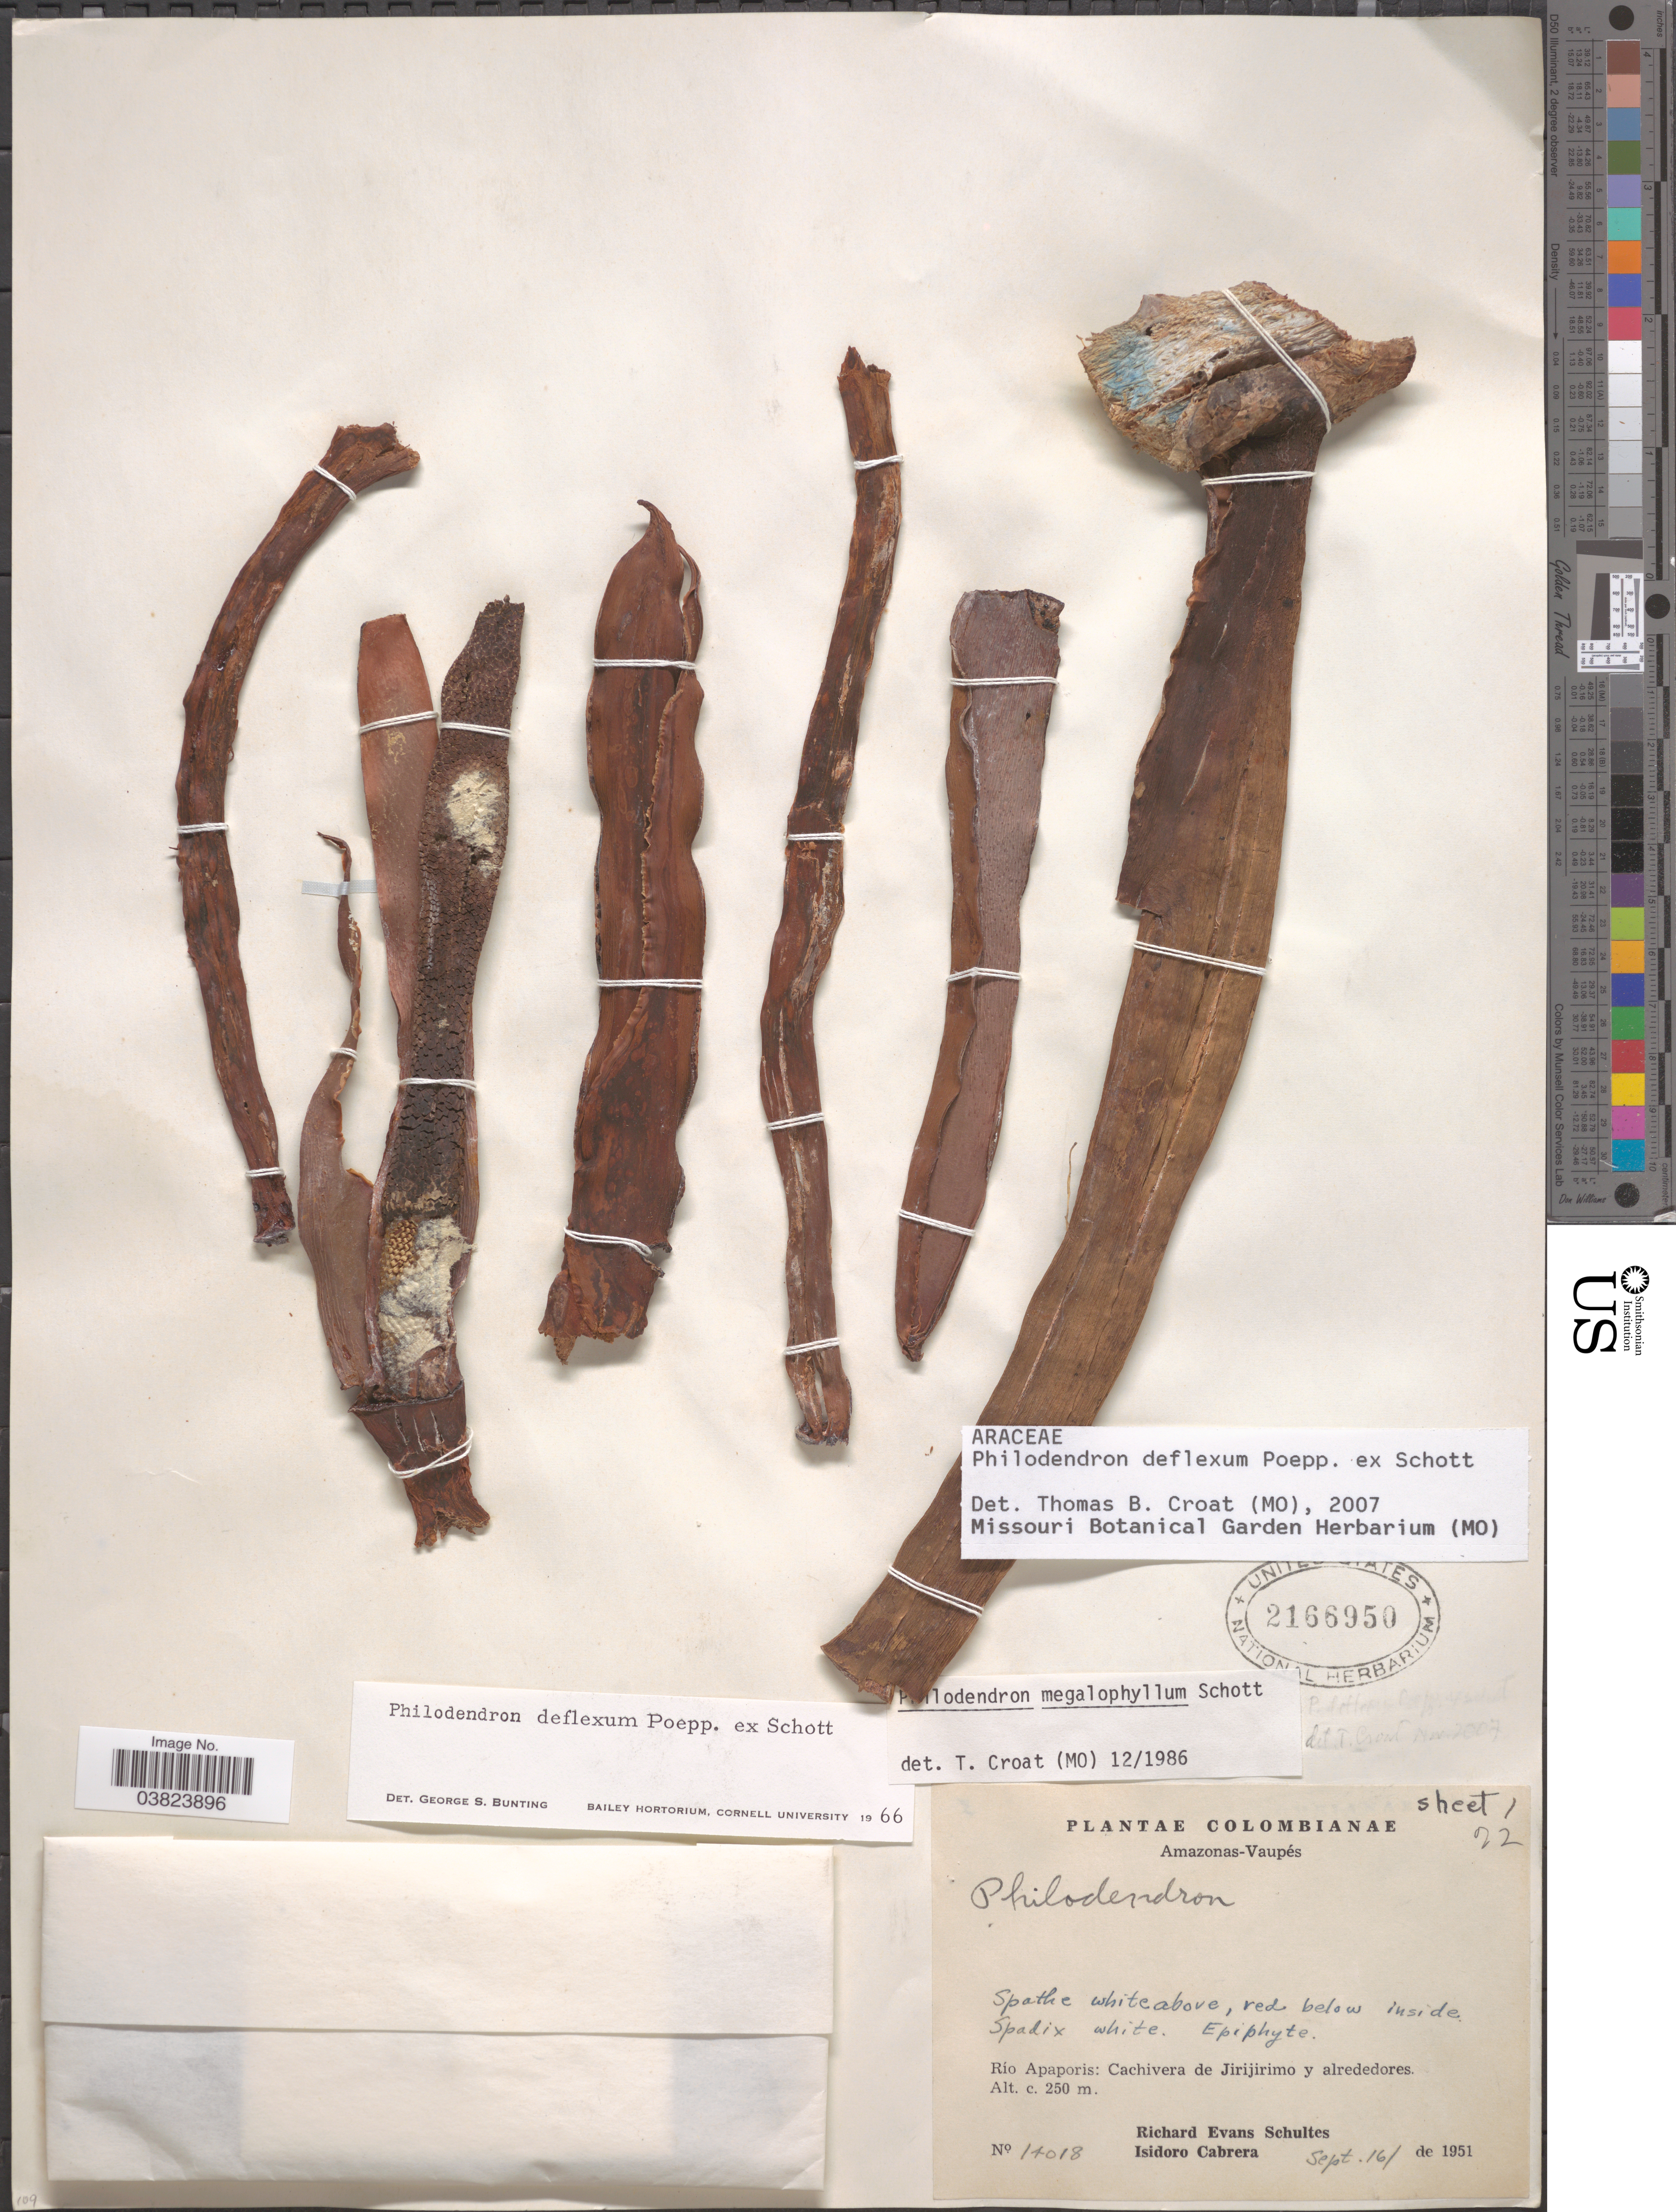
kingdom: Plantae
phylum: Tracheophyta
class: Liliopsida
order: Alismatales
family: Araceae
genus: Philodendron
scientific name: Philodendron deflexum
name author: Poepp. ex Schott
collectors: R. E. Schultes & I. Cabrera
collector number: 14018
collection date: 1951-09-16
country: Colombia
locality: Amazonas-Vaupés. Río Apaporis: Cachivera de Jirijirimo y alrededores.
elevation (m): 250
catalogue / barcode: US 2166950